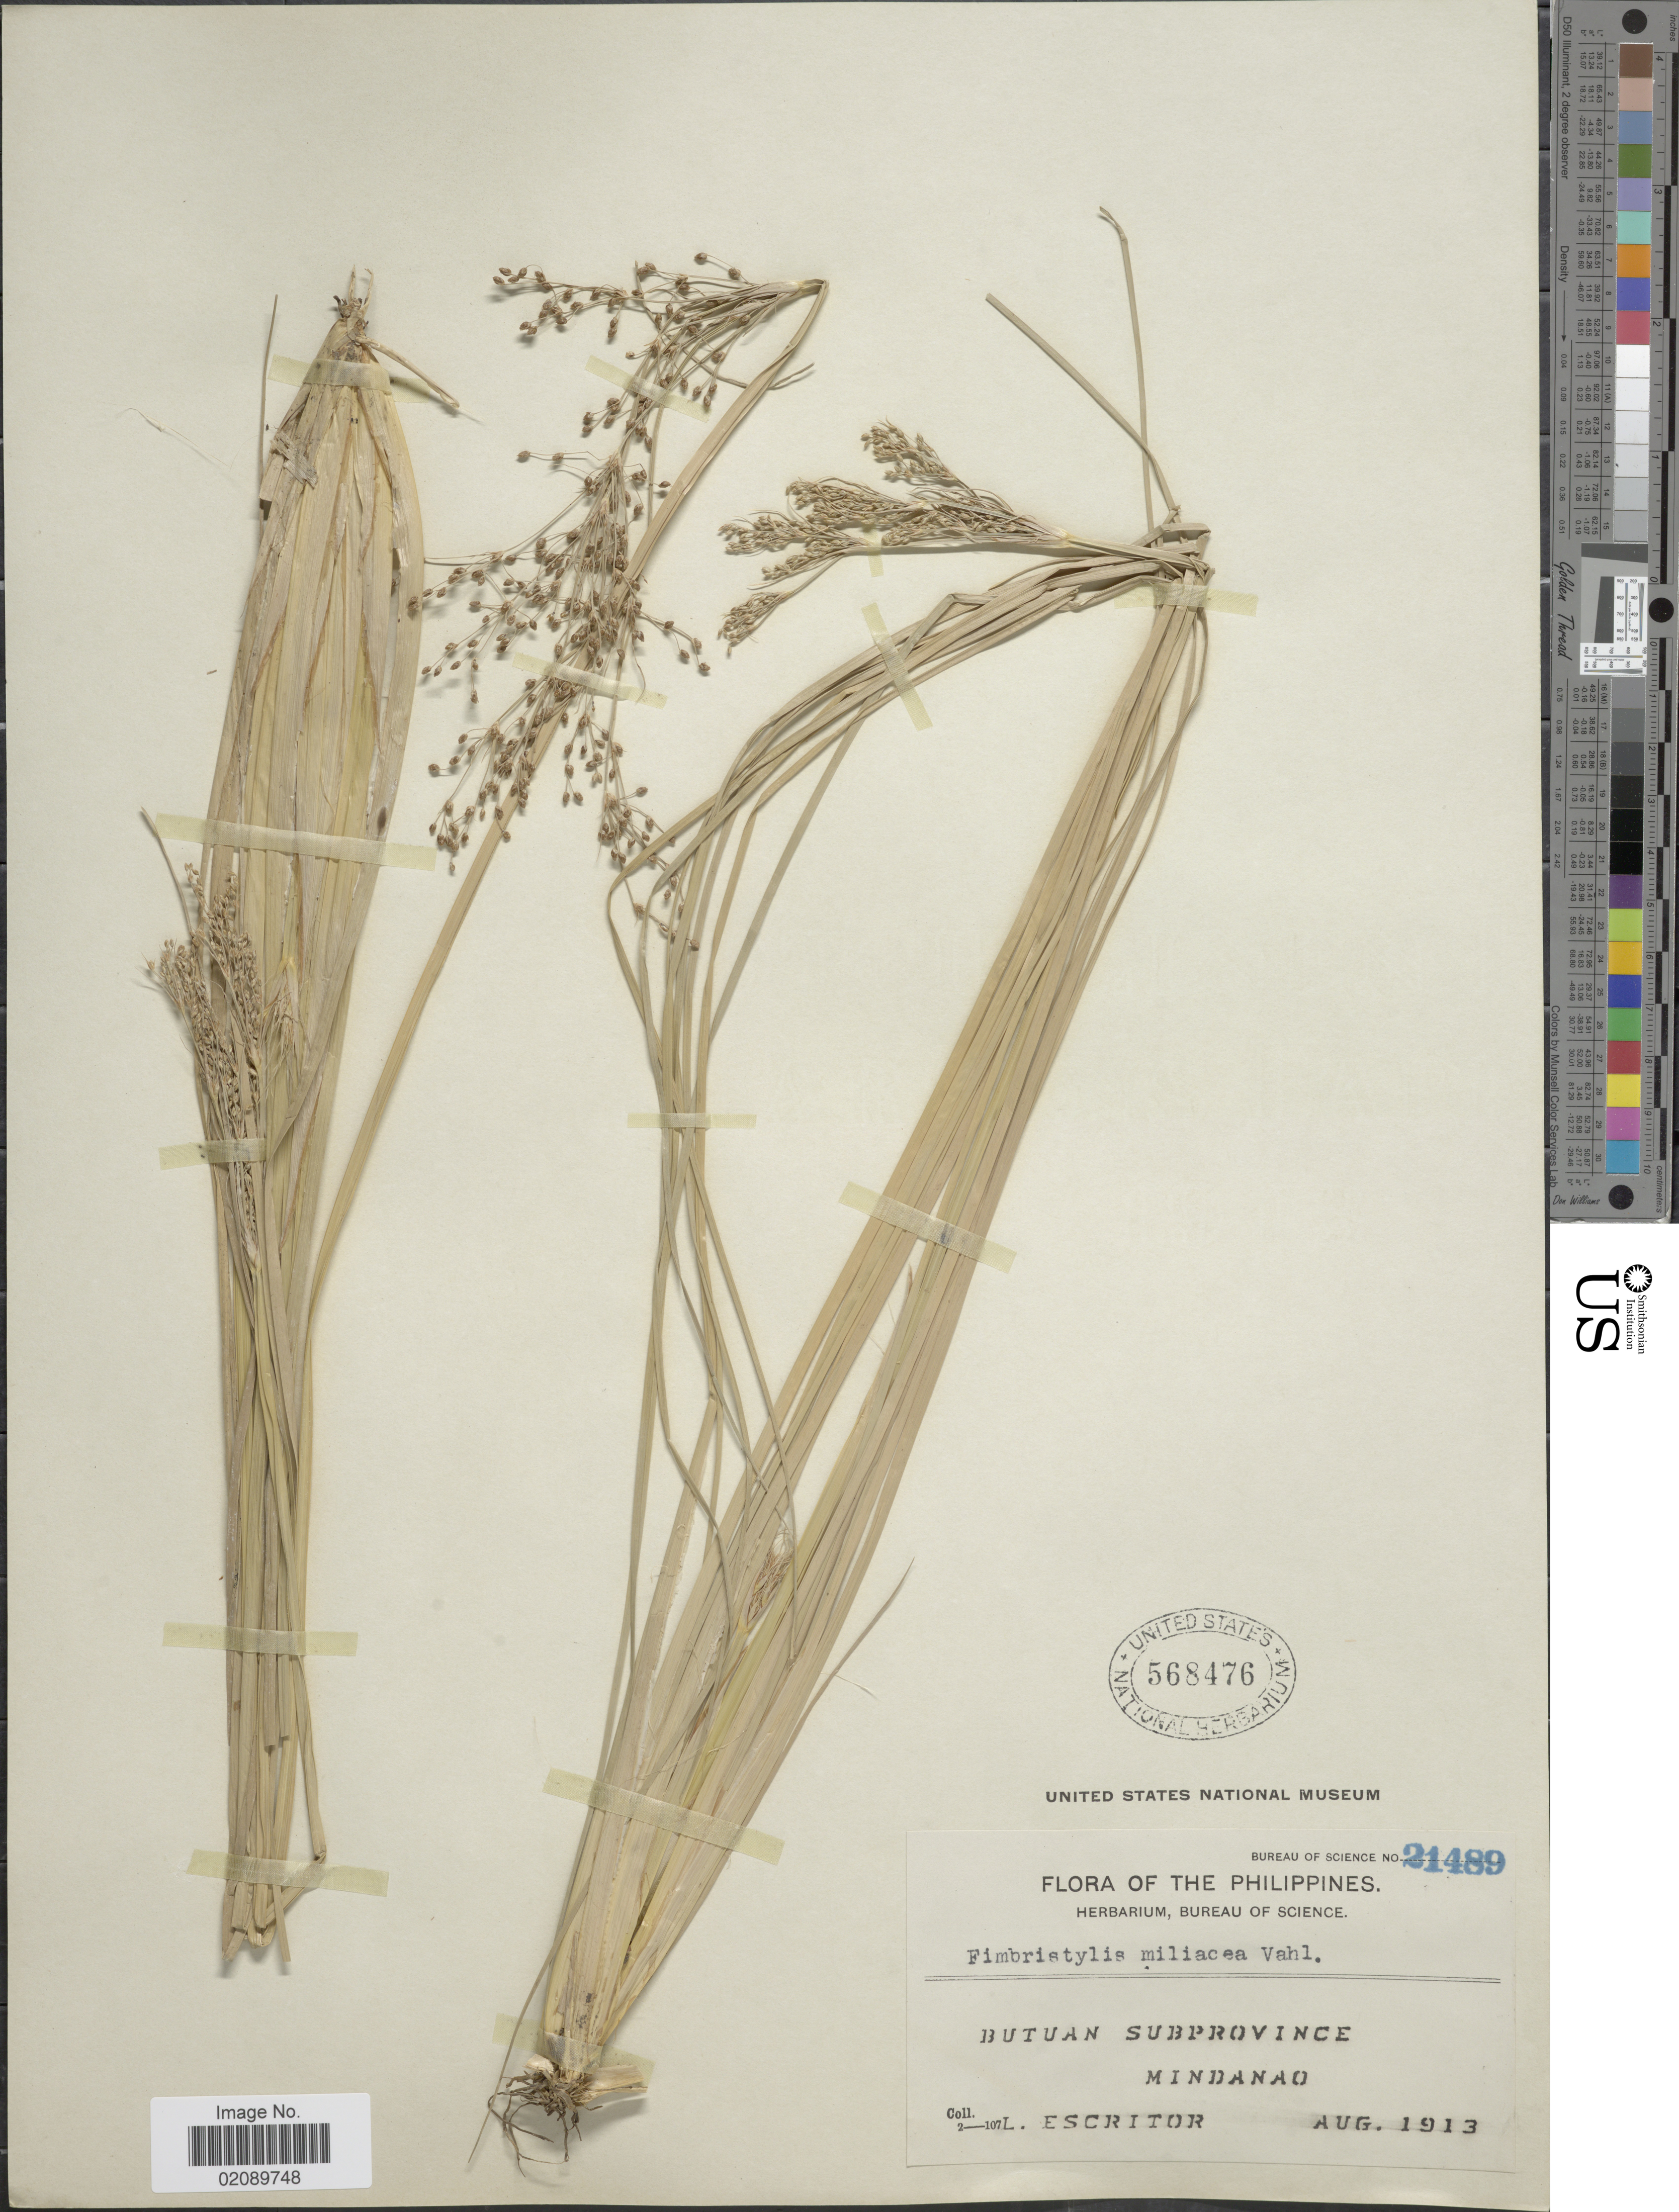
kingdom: Plantae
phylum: Tracheophyta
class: Liliopsida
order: Poales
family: Cyperaceae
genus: Fimbristylis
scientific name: Fimbristylis littoralis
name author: Gaudich.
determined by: Strong, M. T., (US), Smithsonian Institution - National Museum of Natural History (UNITED STATES)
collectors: L. Escritor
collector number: Bureau of Science 21489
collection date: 1913-08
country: Philippines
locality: Butuan Subprovince, Mindanao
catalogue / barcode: US 568476